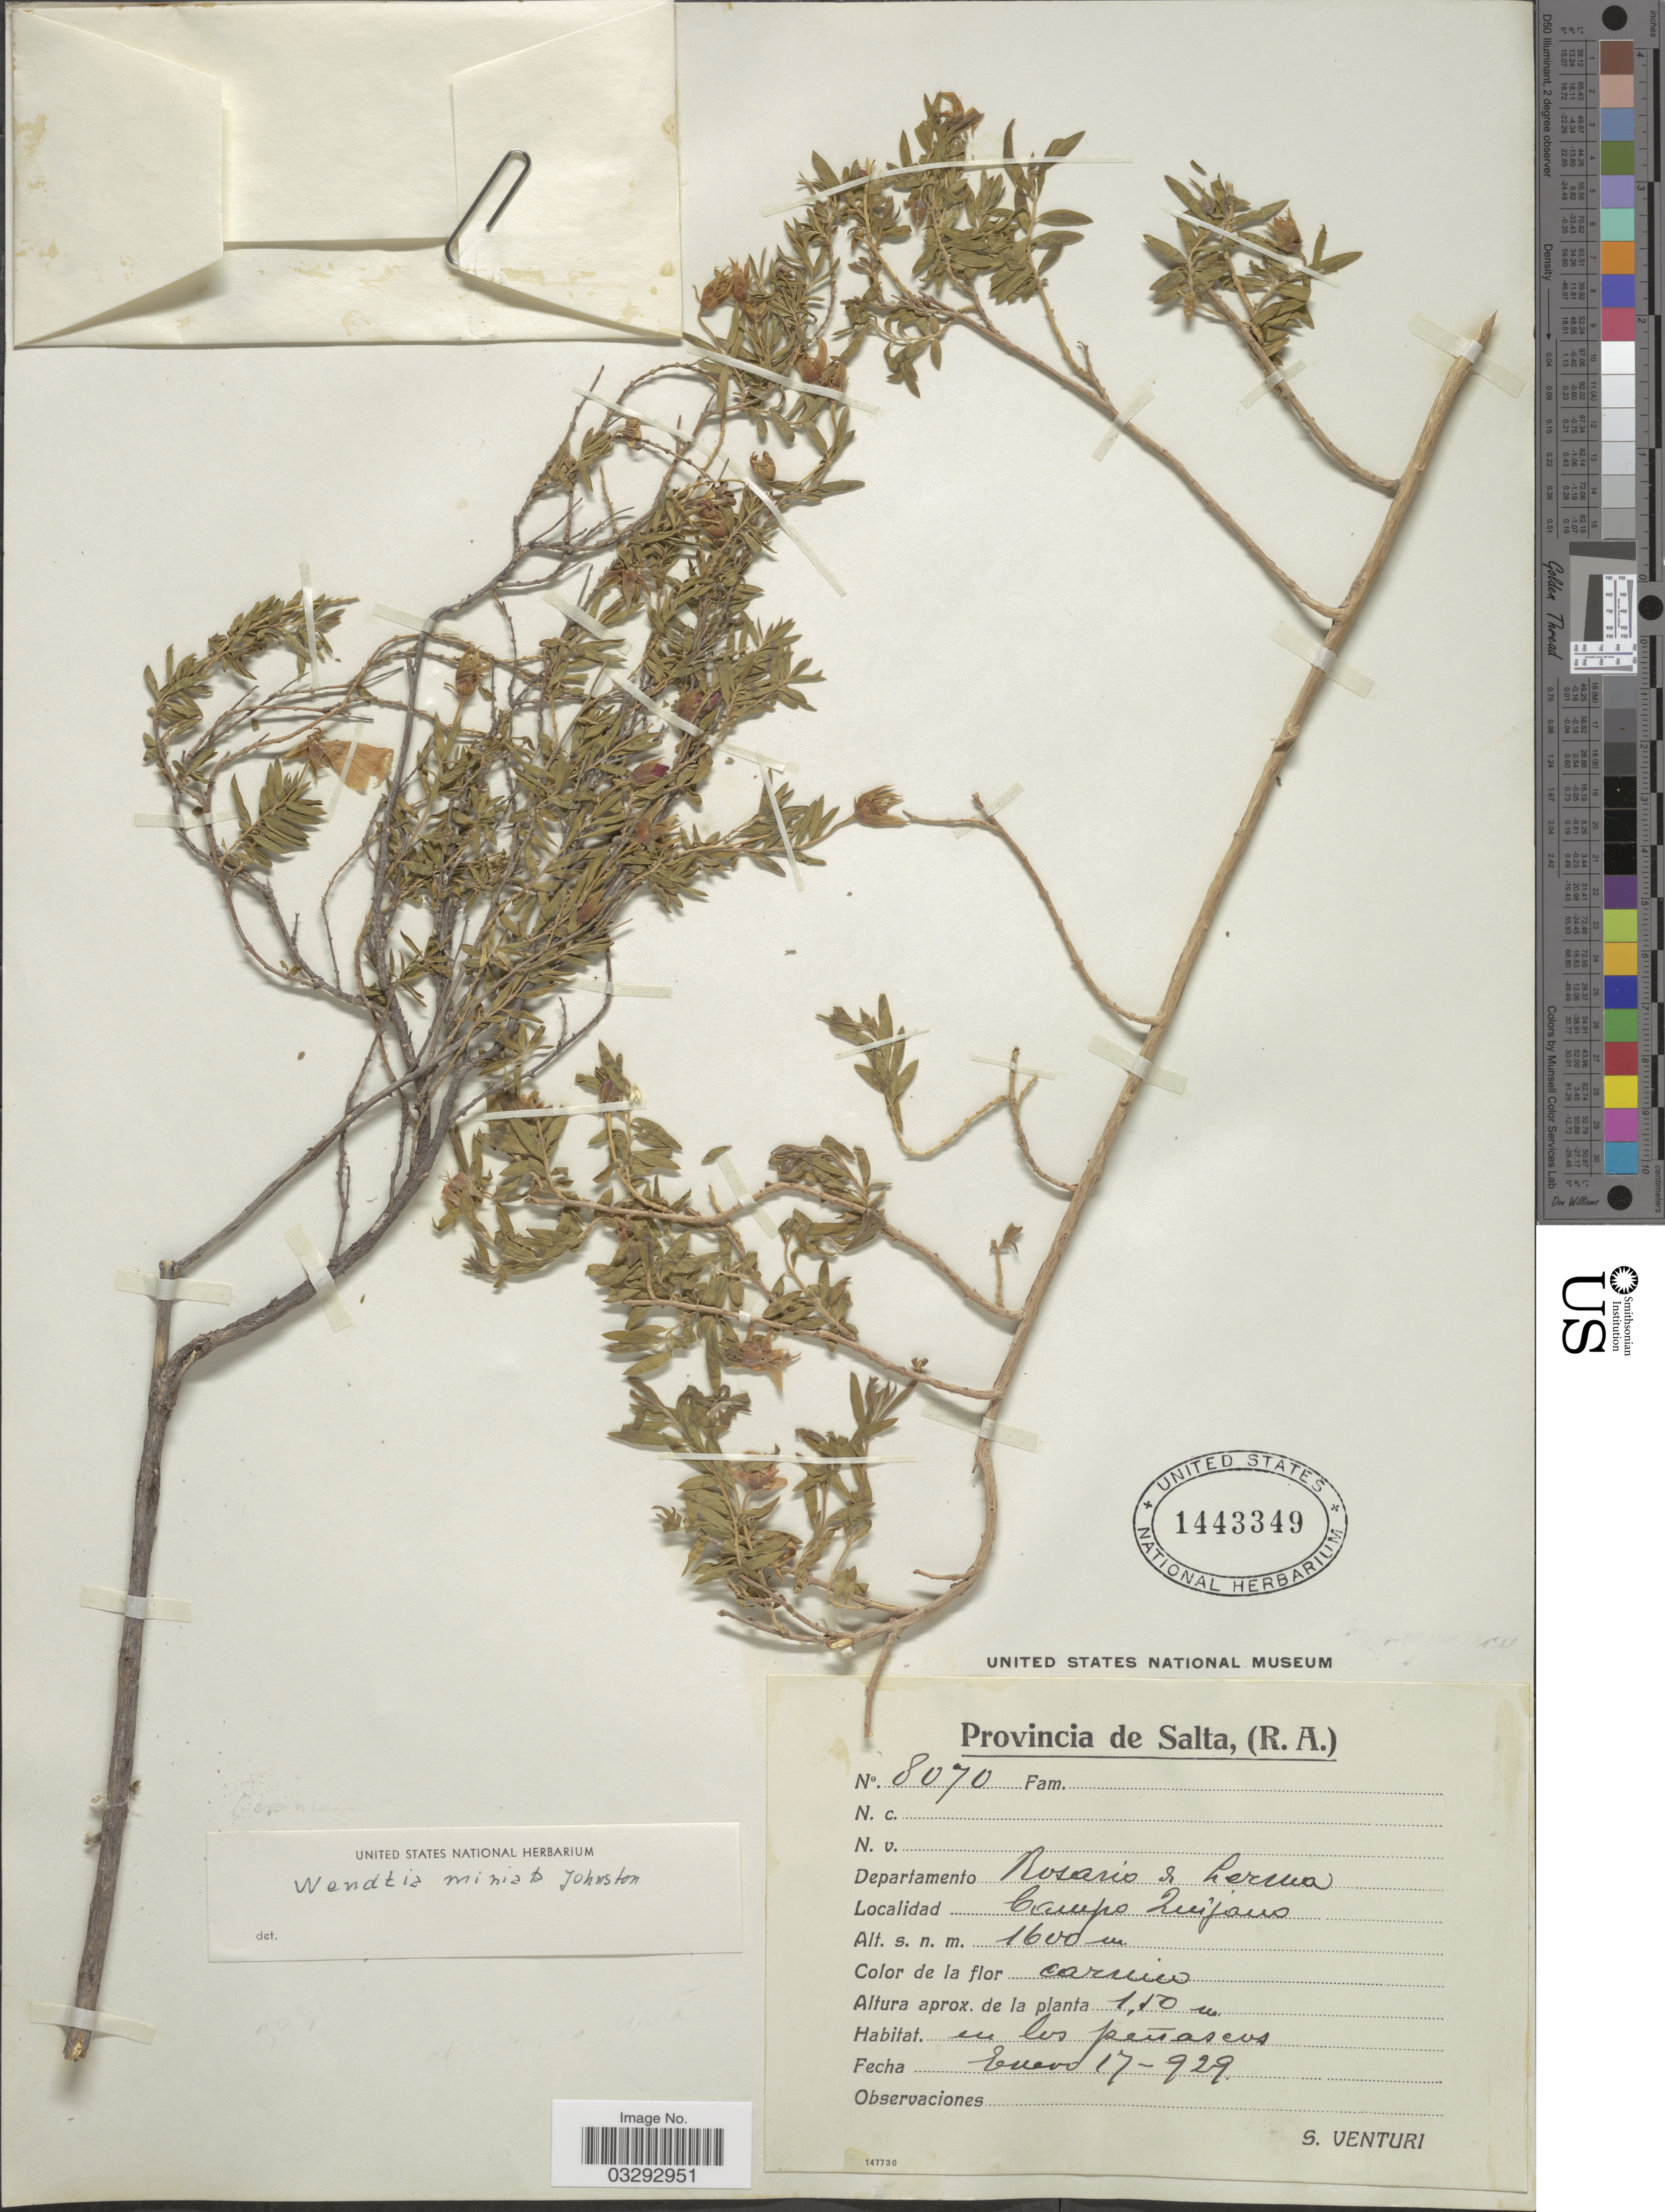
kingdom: Plantae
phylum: Tracheophyta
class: Magnoliopsida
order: Geraniales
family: Vivianiaceae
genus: Wendtia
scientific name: Wendtia miniata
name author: I.M. Johnst.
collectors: S. Venturi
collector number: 8070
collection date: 1929-01-17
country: Argentina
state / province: Salta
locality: Departamento Rosario de Lerma, Campo Quijano.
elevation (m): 1600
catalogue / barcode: US 1443349